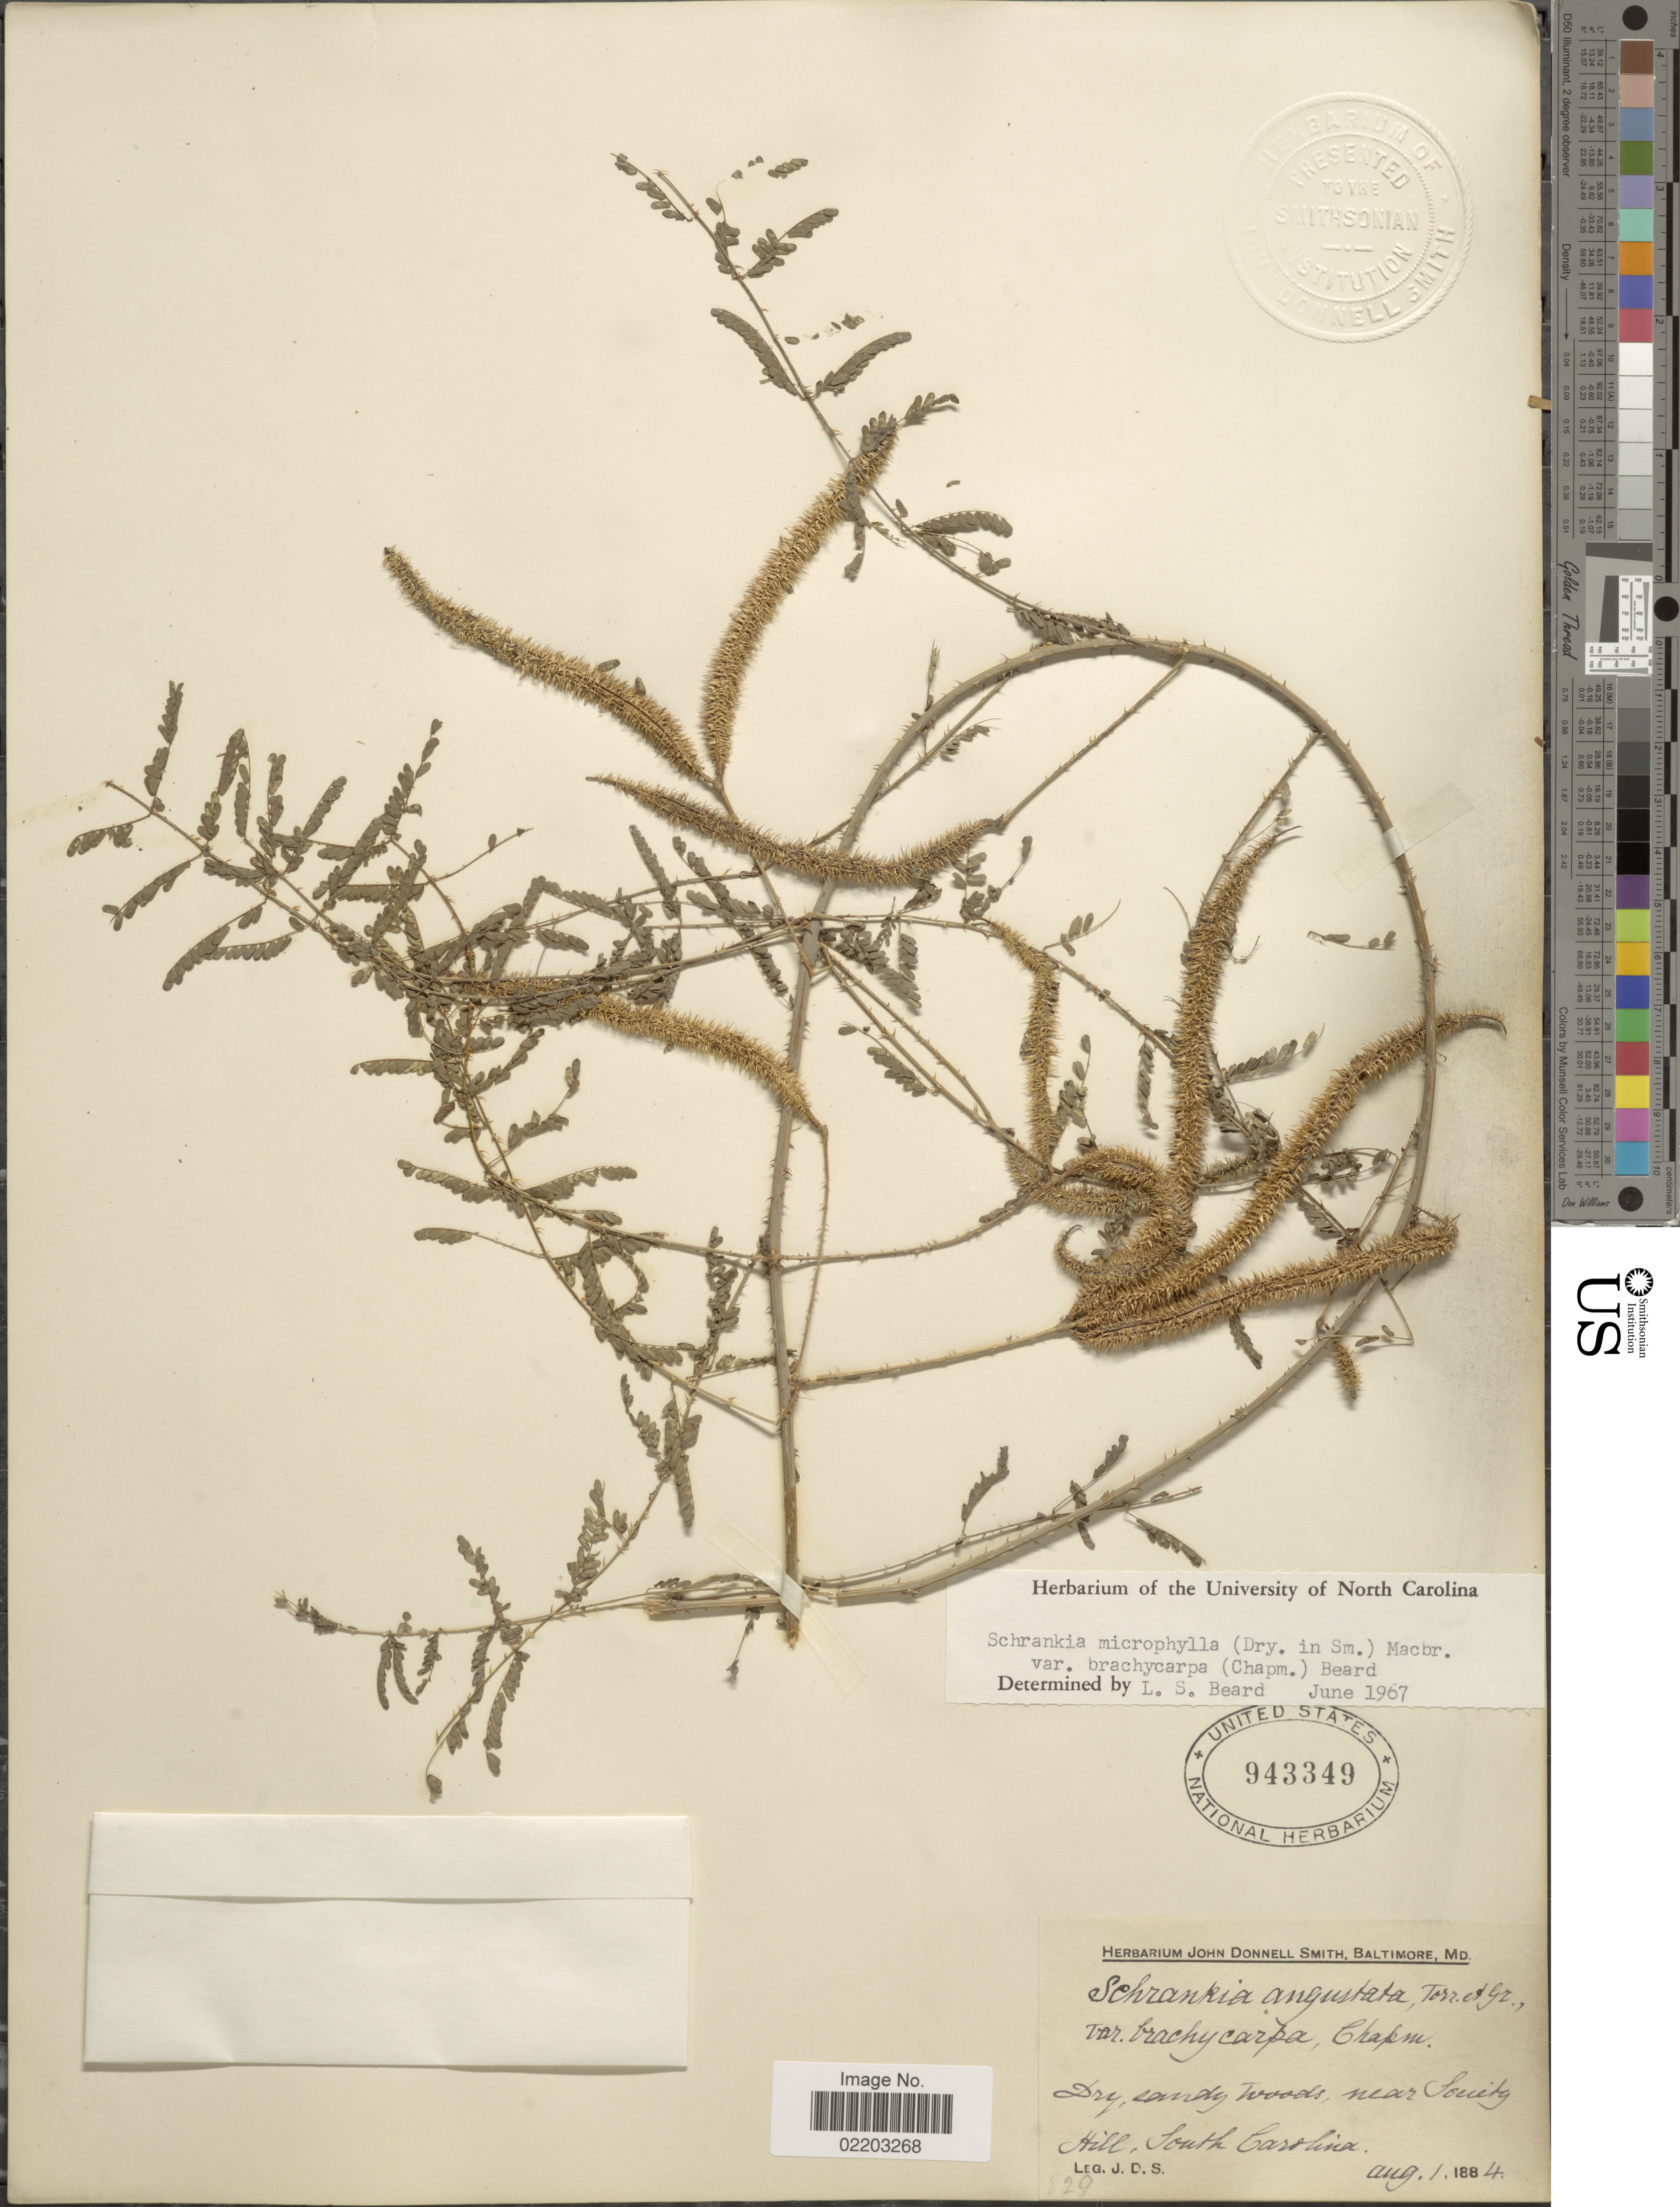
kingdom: Plantae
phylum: Tracheophyta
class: Magnoliopsida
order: Fabales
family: Fabaceae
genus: Mimosa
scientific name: Mimosa microphylla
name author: Dryand.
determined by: Strong, M. T., (US), Smithsonian Institution - National Museum of Natural History (UNITED STATES)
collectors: J. Donnell Smith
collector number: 829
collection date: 1884-08-01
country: United States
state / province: South Carolina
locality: Dry, sandy soil woods, near Society ill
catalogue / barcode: US 943349